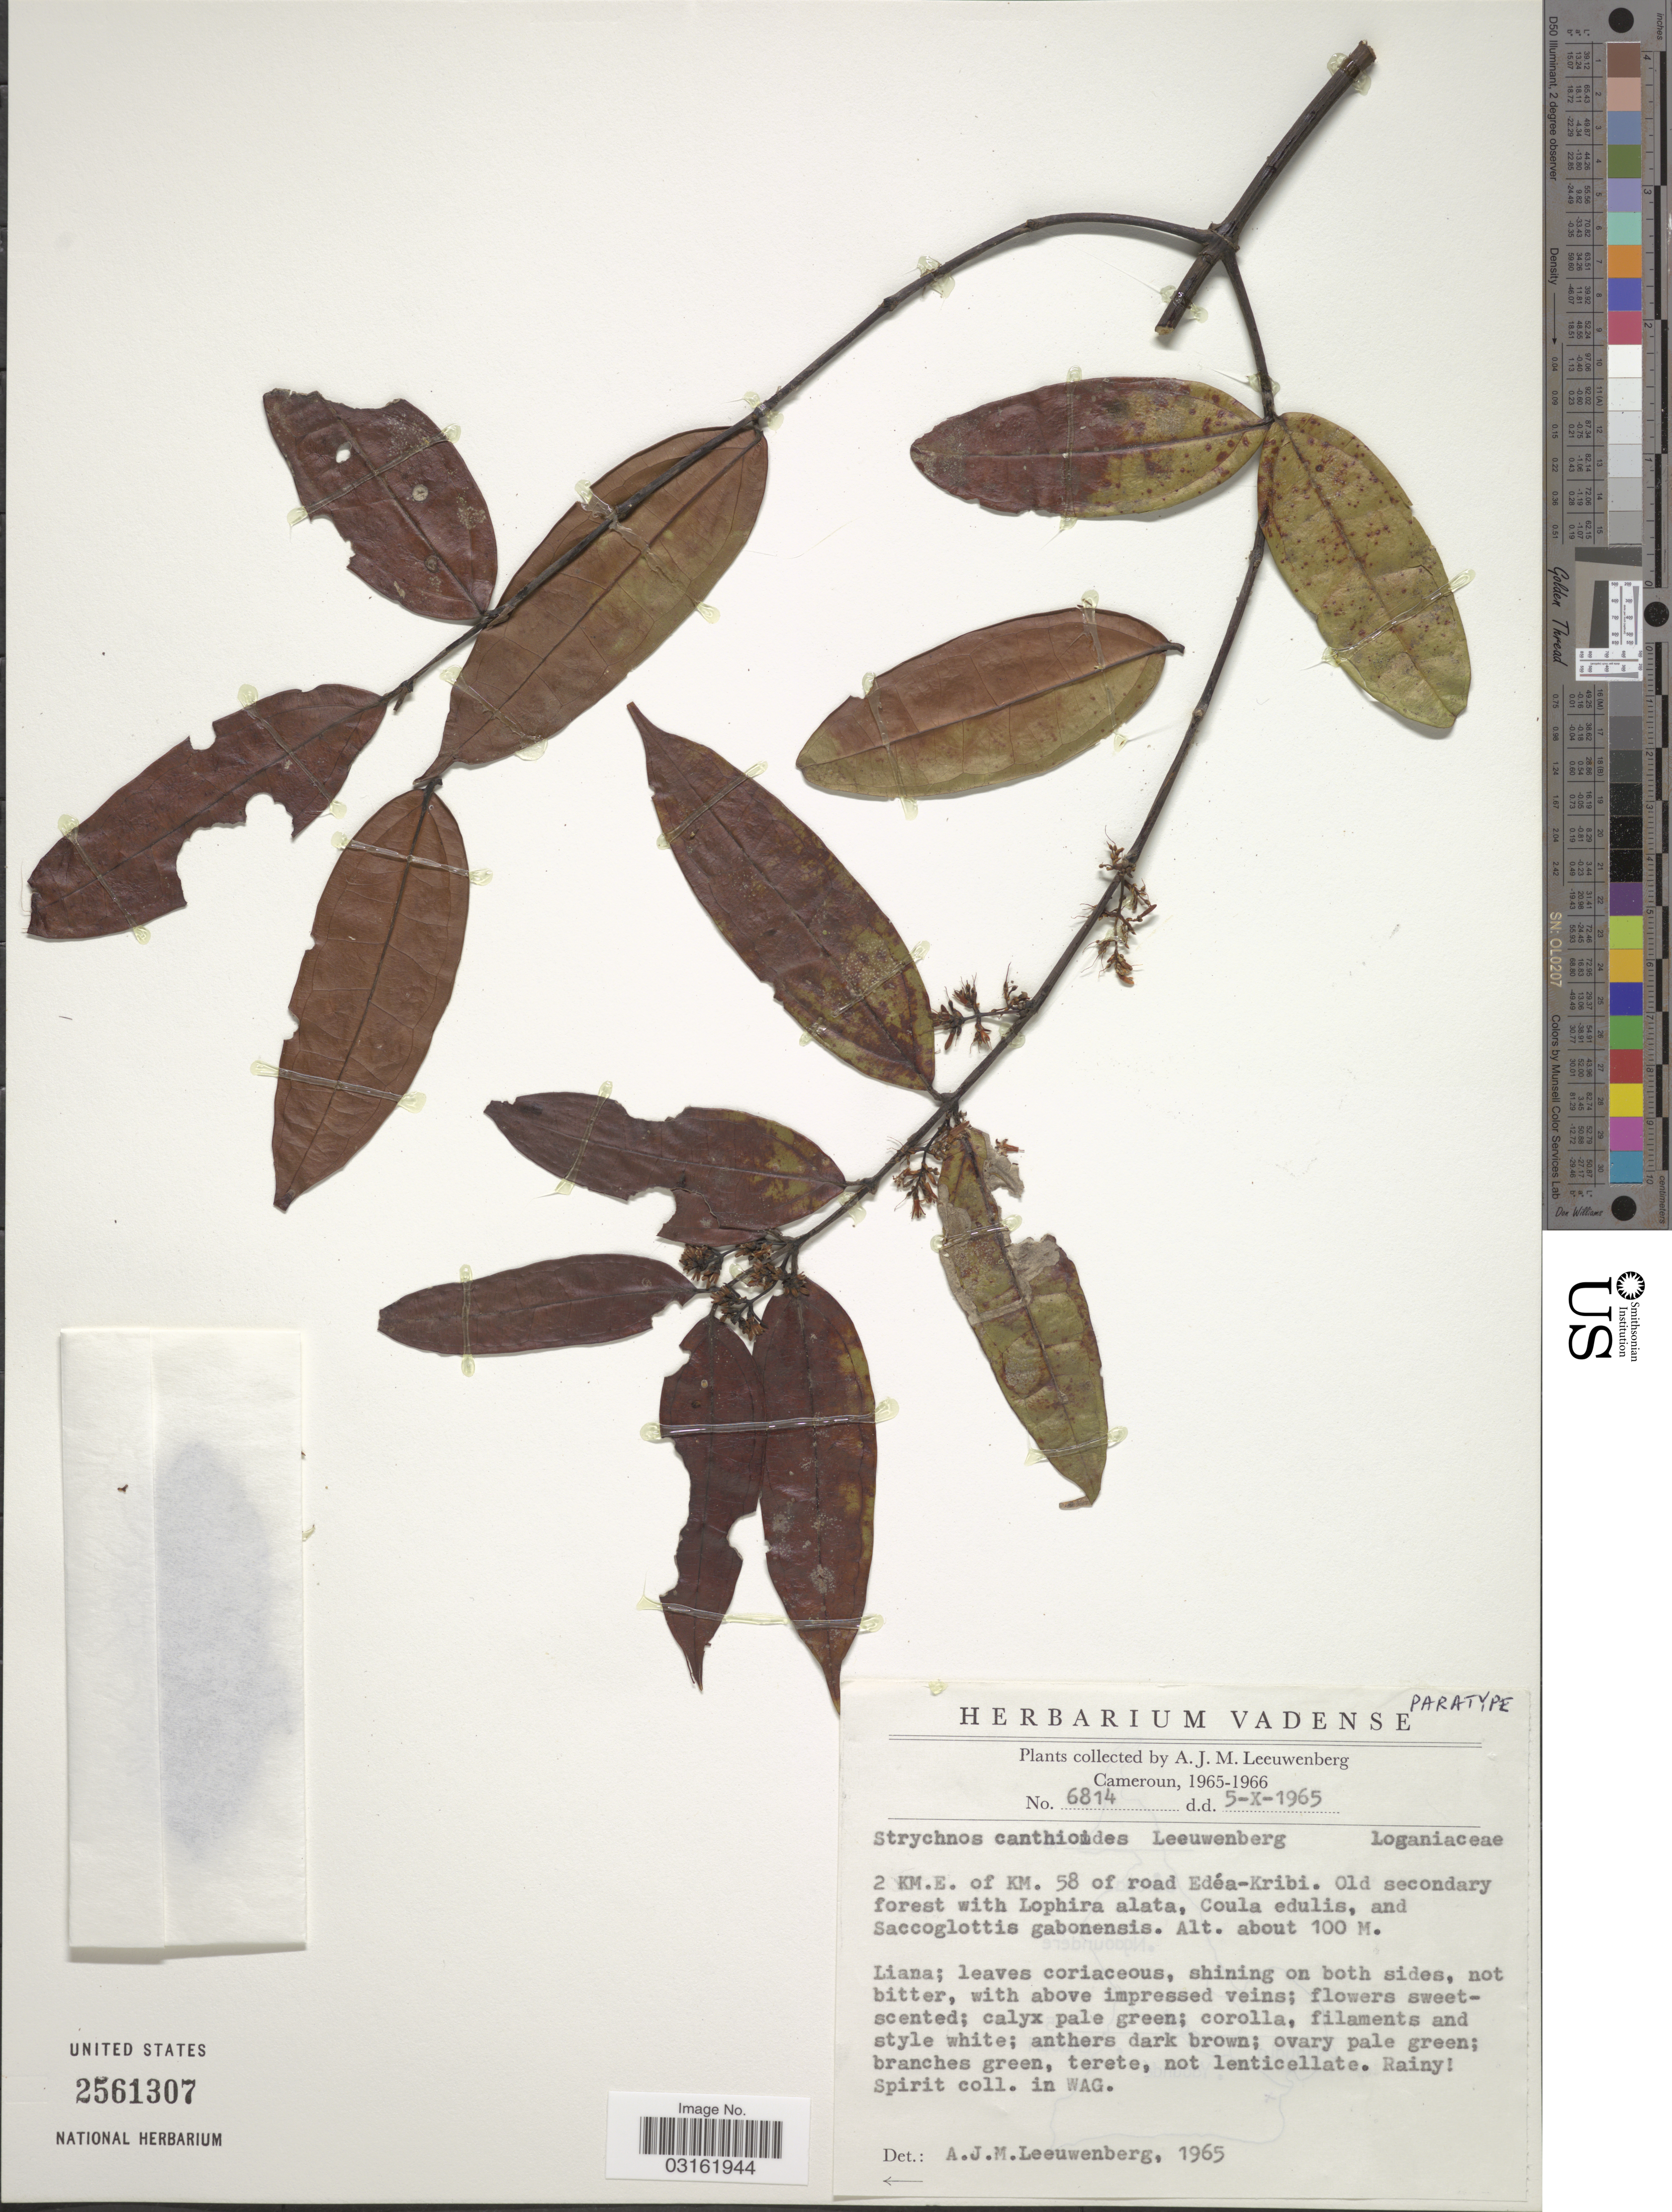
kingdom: Plantae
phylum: Tracheophyta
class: Magnoliopsida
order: Gentianales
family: Loganiaceae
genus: Strychnos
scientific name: Strychnos canthioides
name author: Leeuwenb.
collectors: A. J. M. Leeuwenberg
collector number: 6814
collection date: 1965-10-05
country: Cameroon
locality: Cameroun. 2 KM. E. of KM. 58 of road Edéa-Kribi.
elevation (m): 100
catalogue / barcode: US 2561307